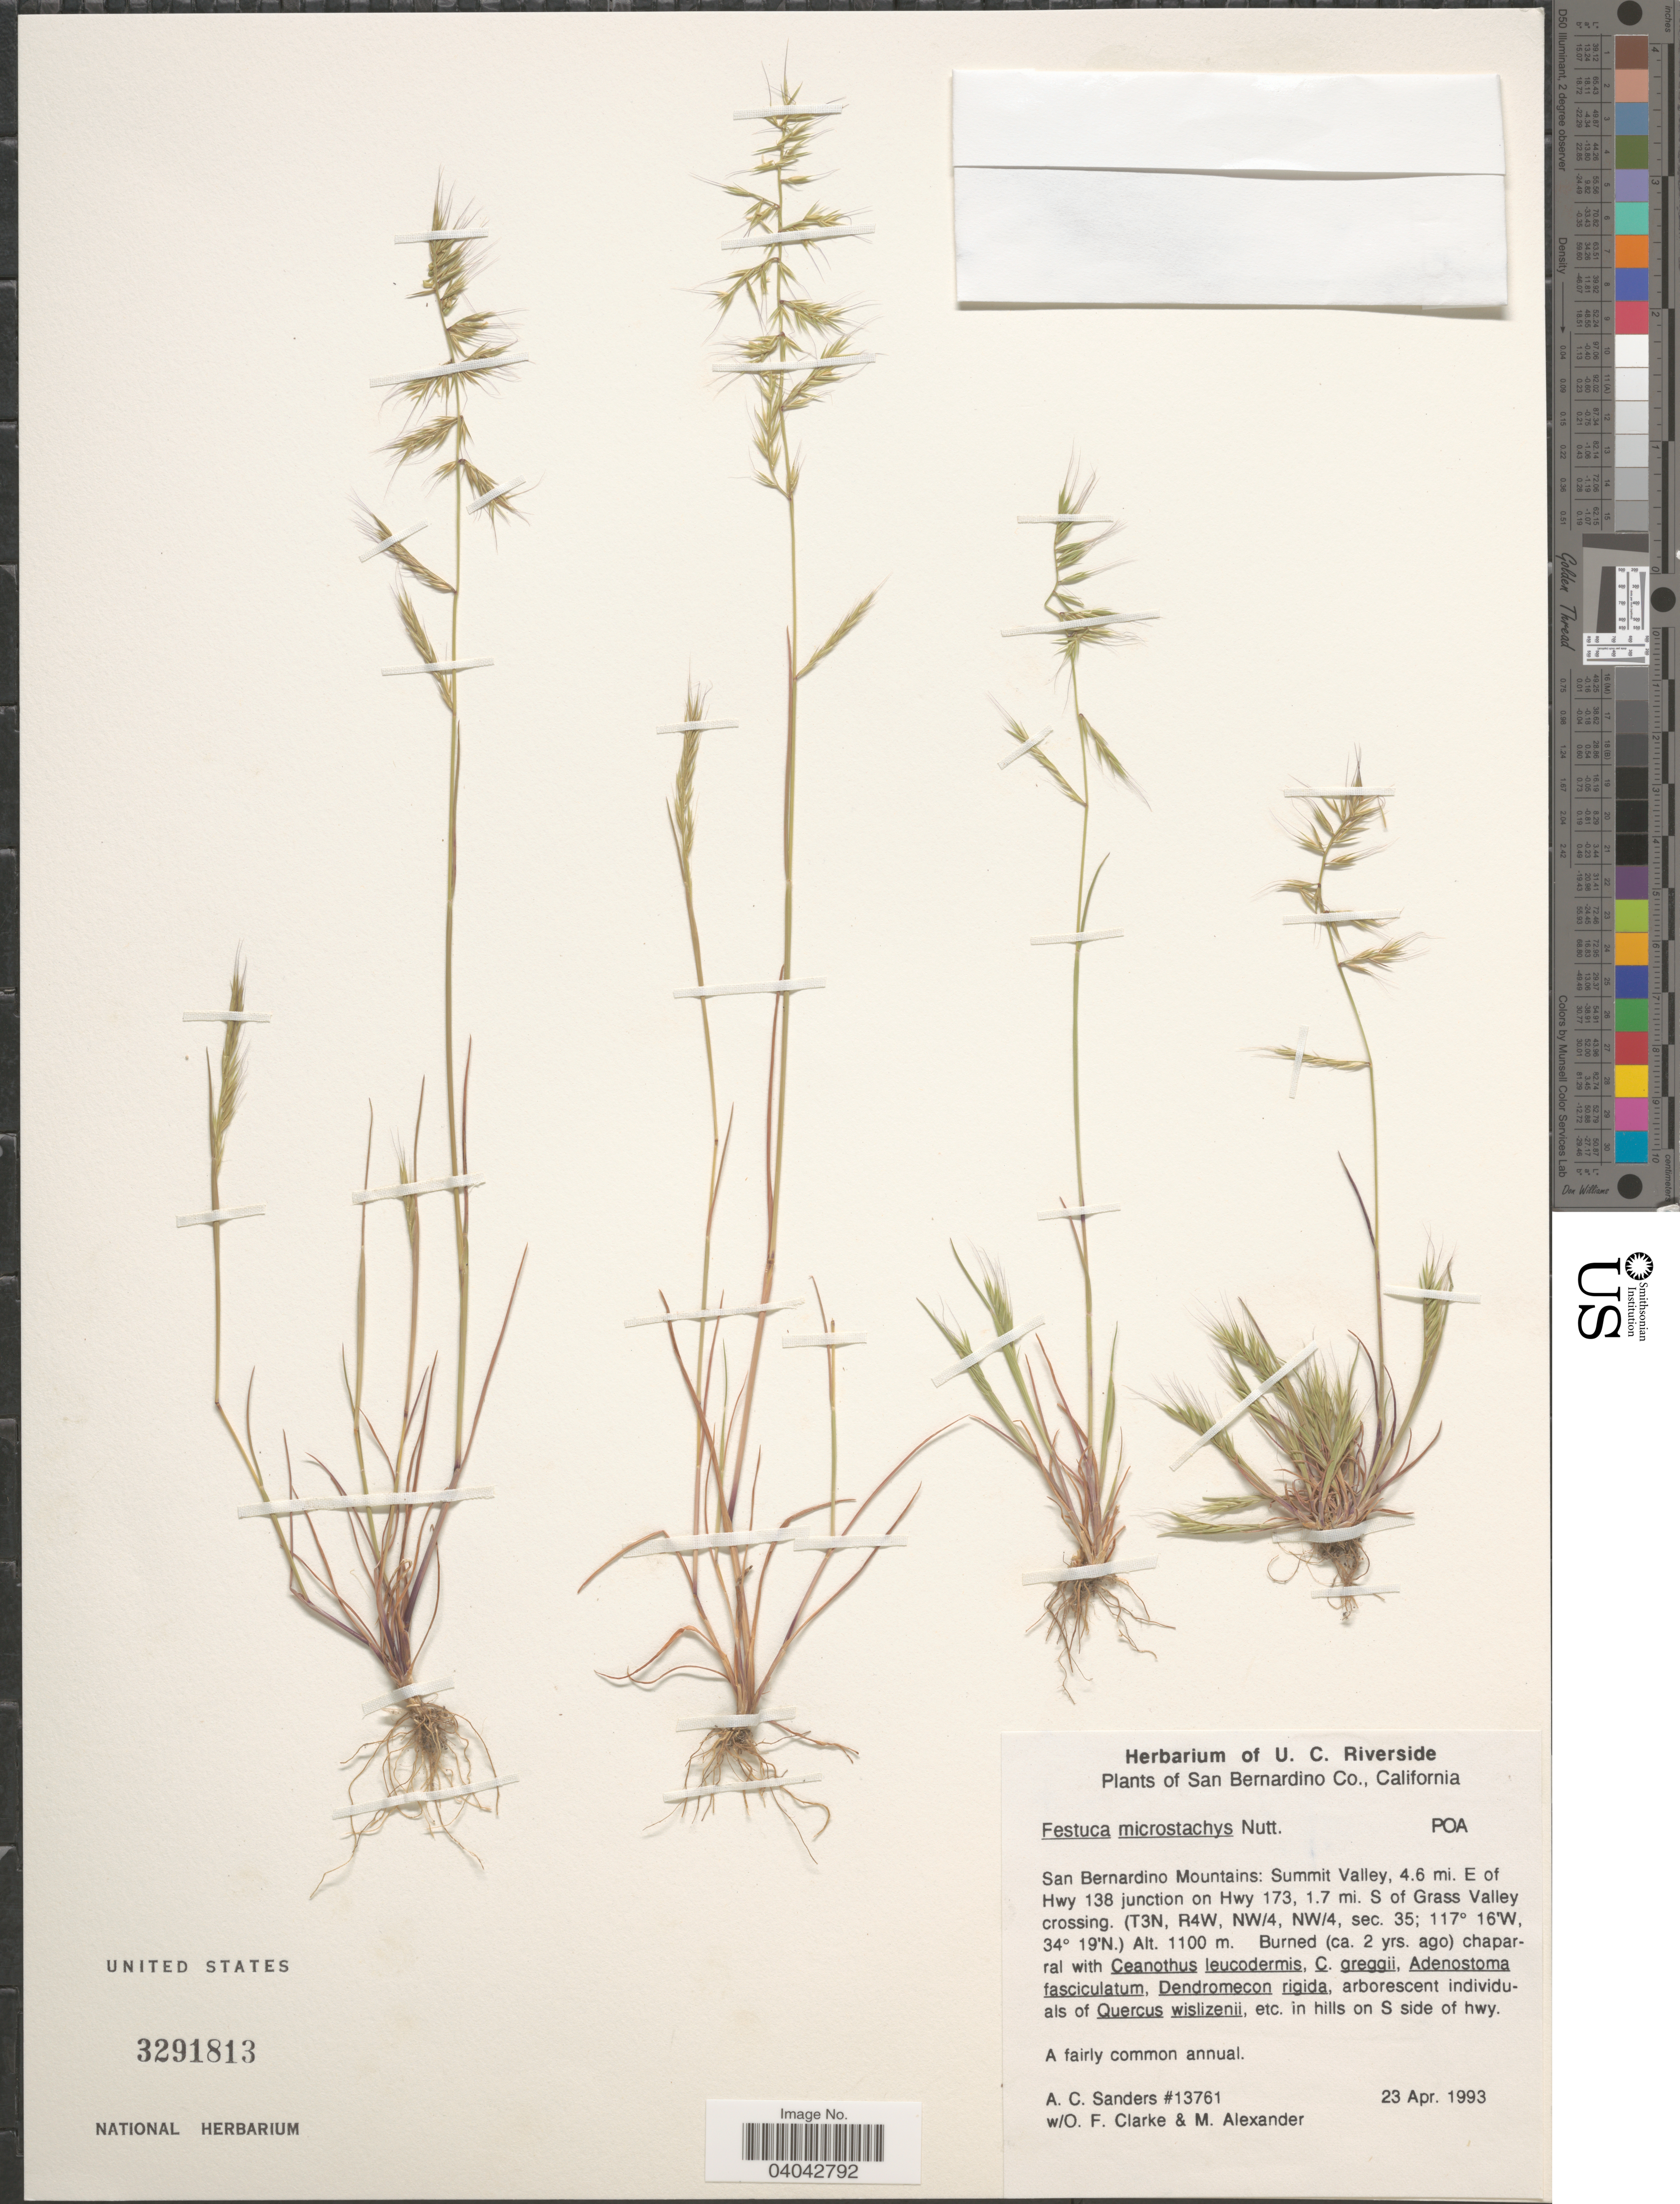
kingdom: Plantae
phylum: Tracheophyta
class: Liliopsida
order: Poales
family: Poaceae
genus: Festuca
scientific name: Festuca microstachys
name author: Nutt.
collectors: A. Sanders, O. F. Clarke & M. L. Alexander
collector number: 13761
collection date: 1993-04-23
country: United States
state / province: California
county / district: San Bernardino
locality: San Bernardino Co. San Bernardino Mountains: Summit Valley, 4.6 mi. E of Hwy 138 junction on Hwy 173, 1.7 mi. S of Grass Valley crossing. (T3N, R4W, NW/4, NW/4, sec. 35). Burned chaparral on hills on S side of hwy.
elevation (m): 1100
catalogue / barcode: US 3291813